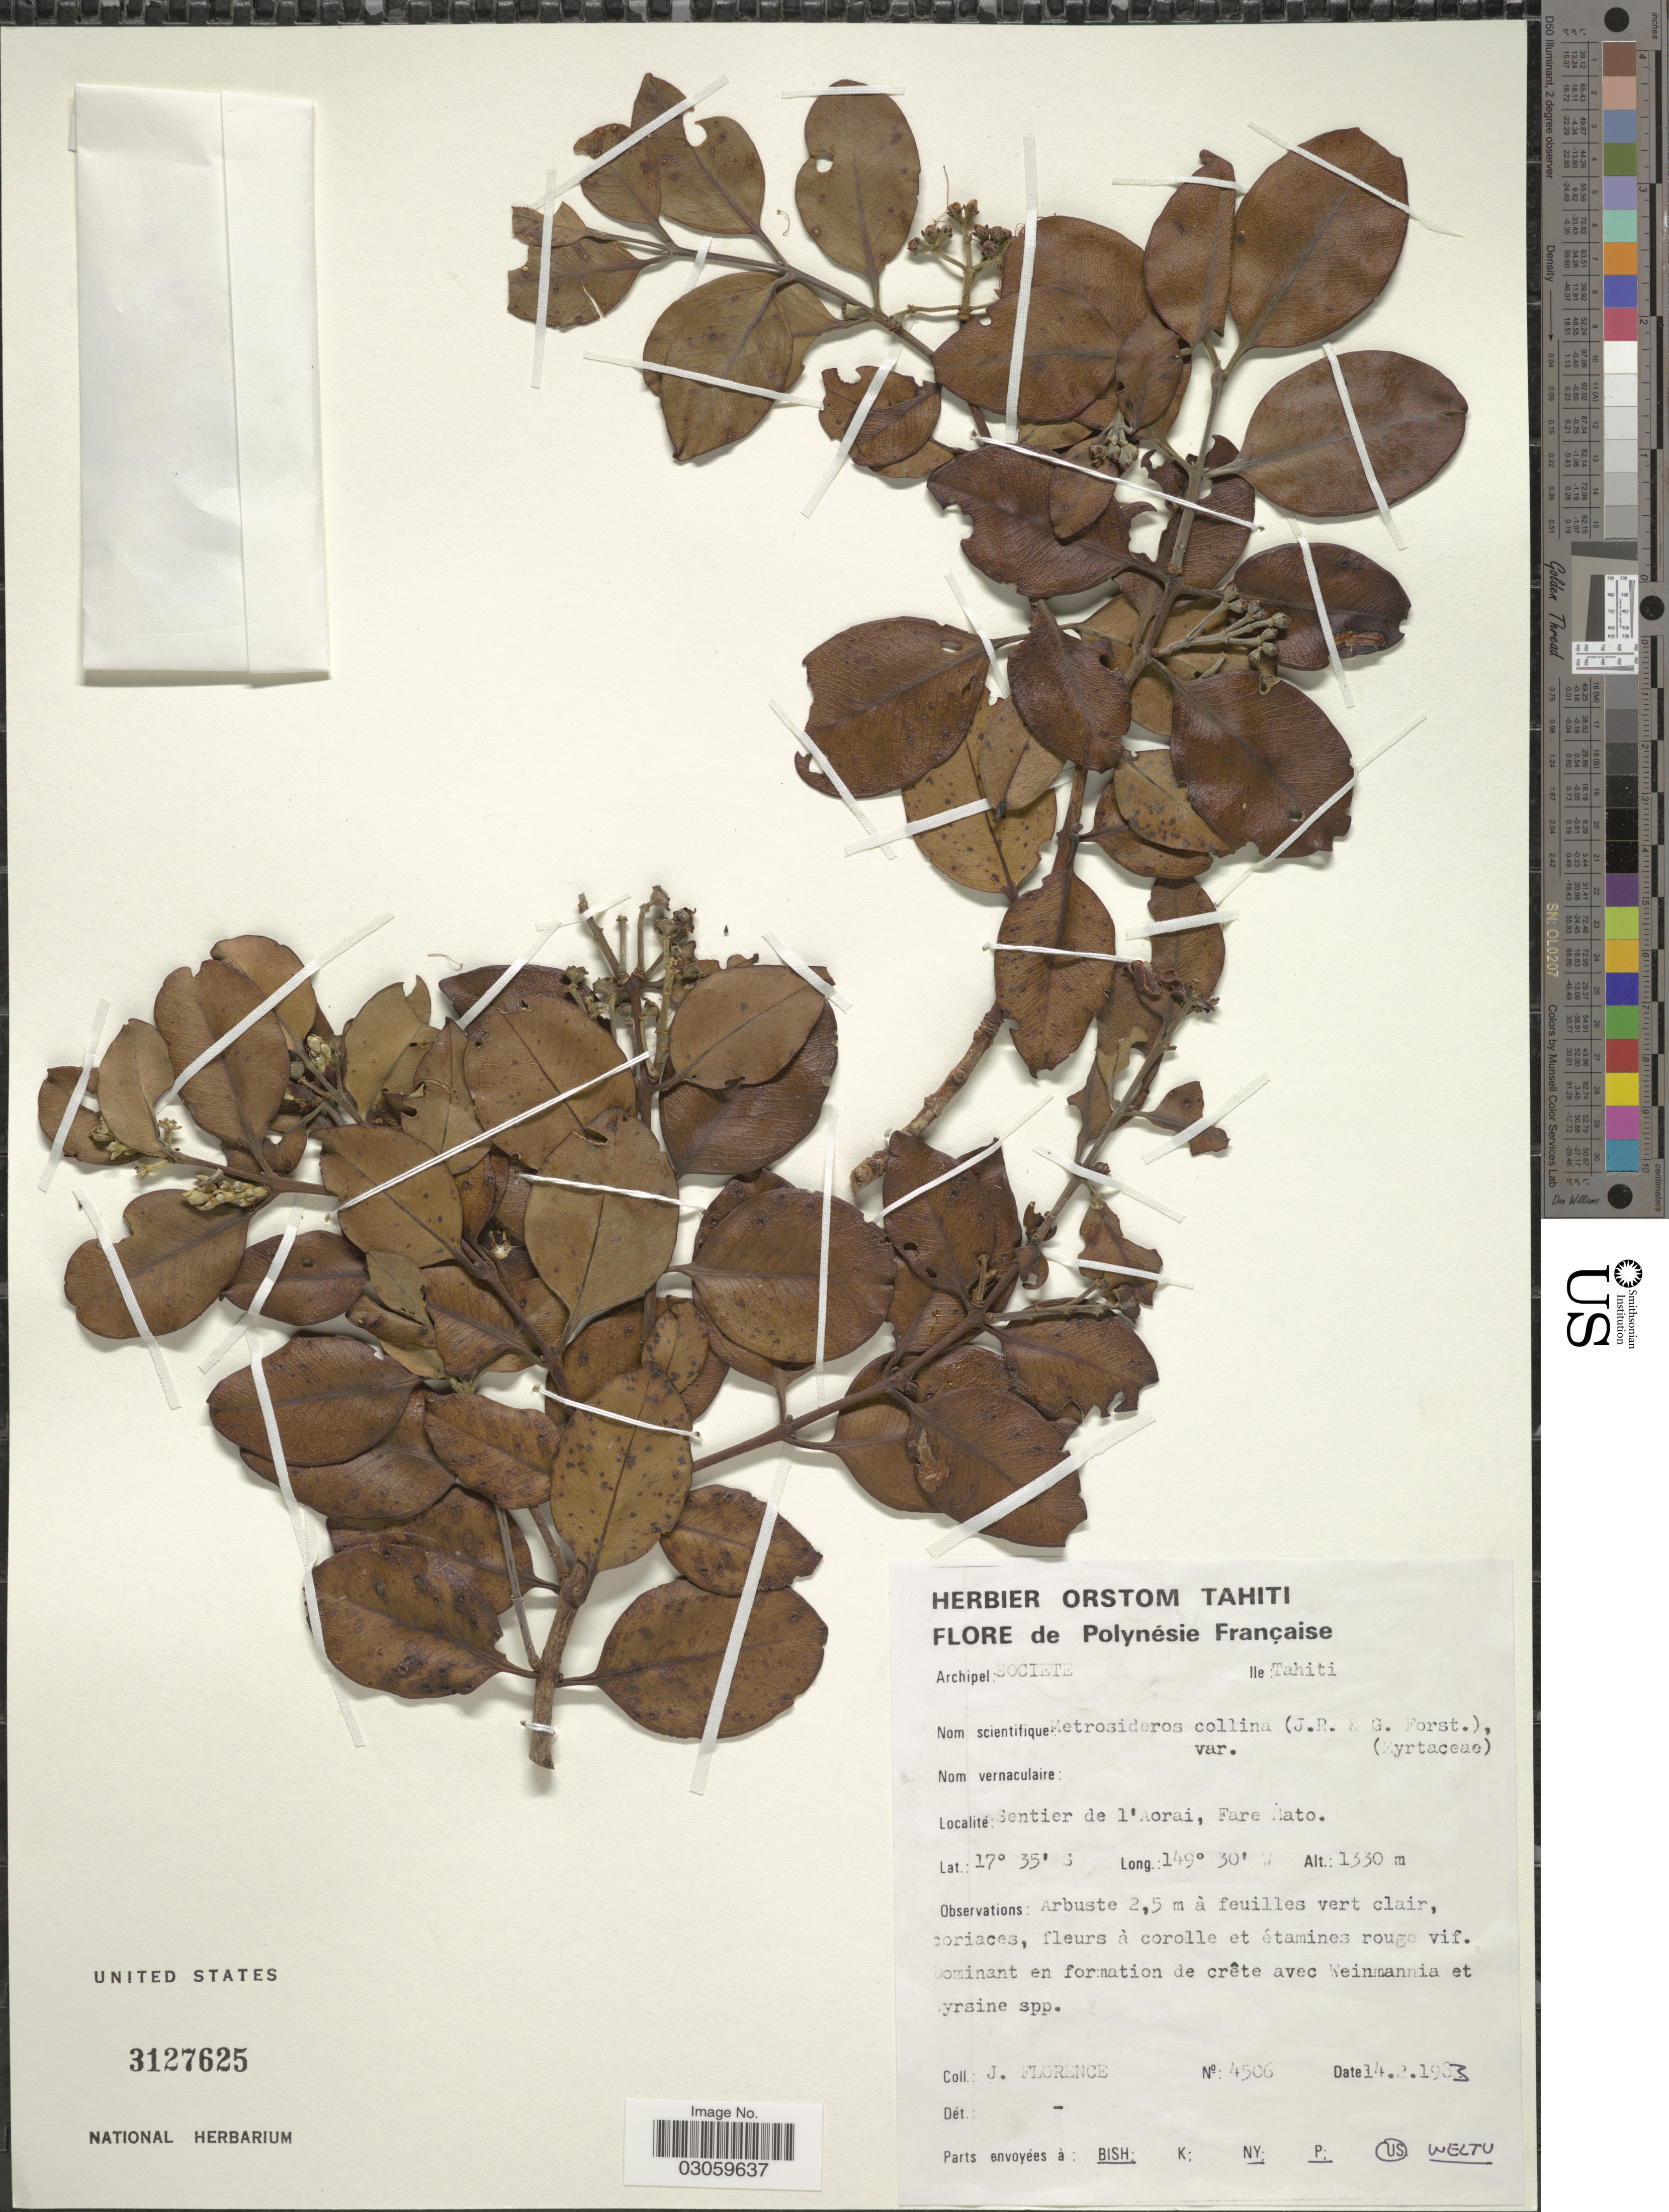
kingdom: Plantae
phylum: Tracheophyta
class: Magnoliopsida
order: Myrtales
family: Myrtaceae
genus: Metrosideros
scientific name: Metrosideros collina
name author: (J.R. Forst. & G. Forst.) A. Gray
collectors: J. Florence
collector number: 4506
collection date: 1983-02-14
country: French Polynesia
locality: Polynésie Française. Archipel: Societe. Ile: Tahiti. Sentier de l'Aorai, Fare Mato.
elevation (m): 1330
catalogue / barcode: US 3127625